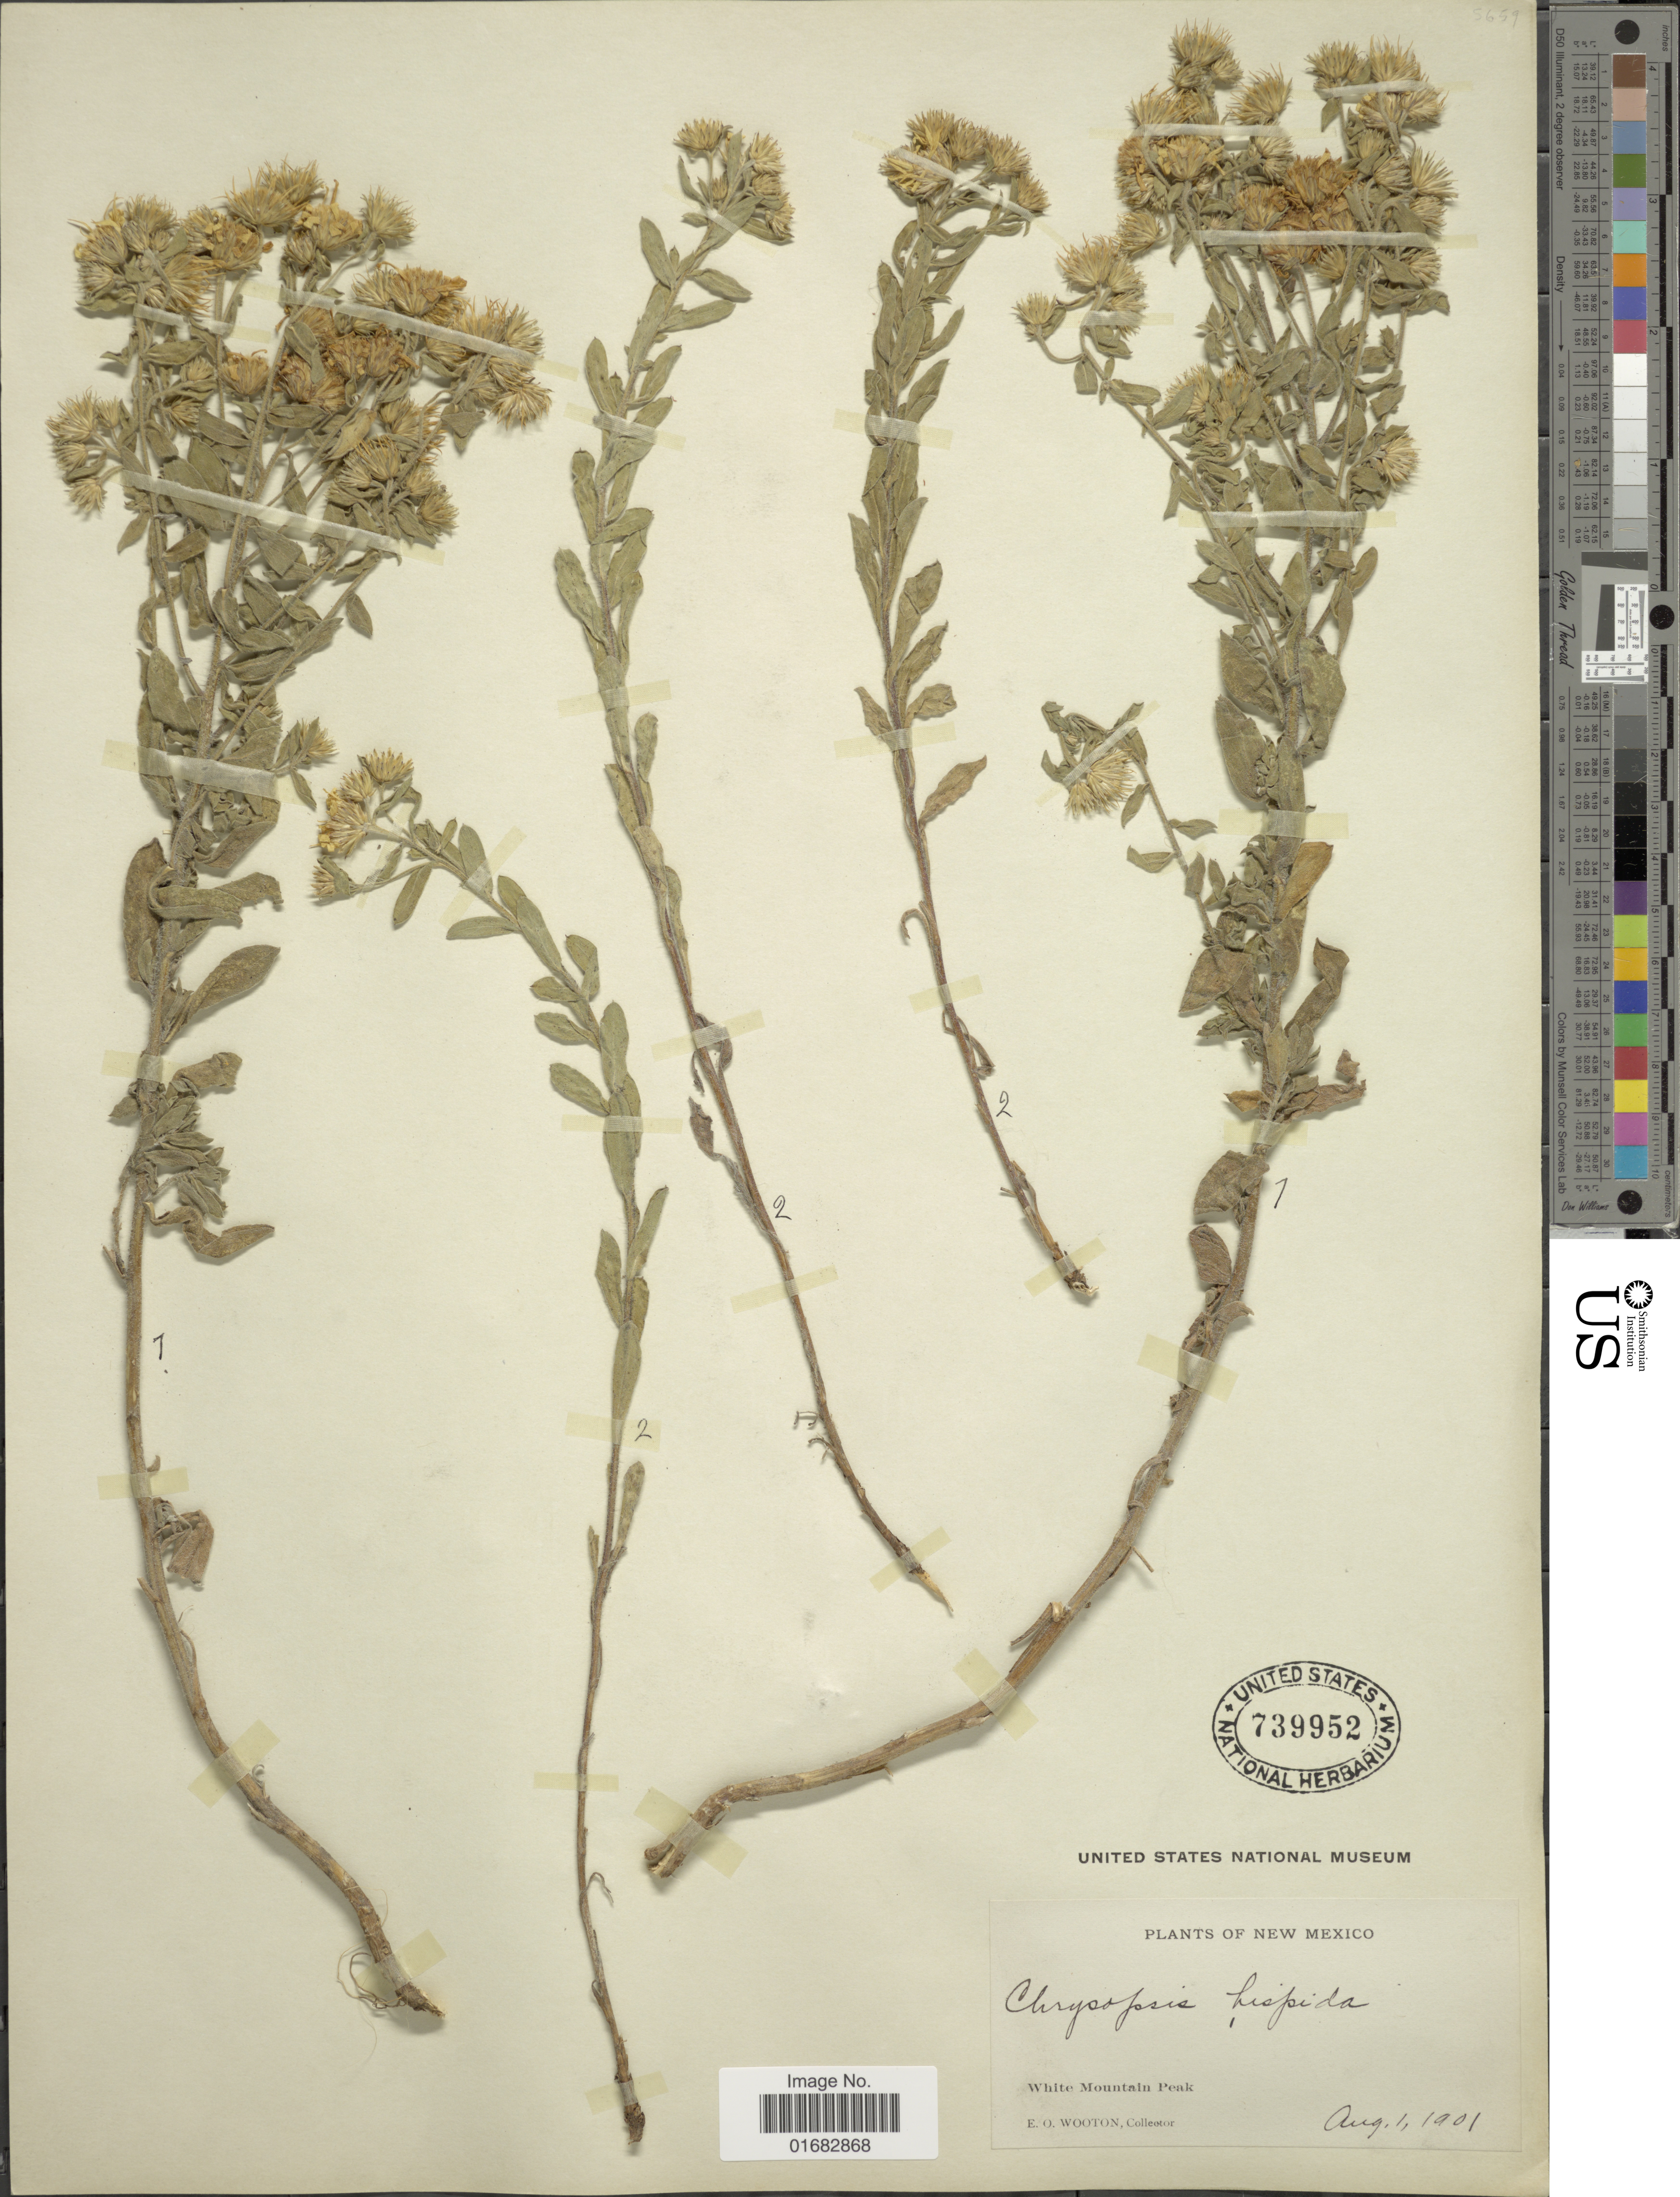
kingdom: Plantae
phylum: Tracheophyta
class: Magnoliopsida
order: Asterales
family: Asteraceae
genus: Heterotheca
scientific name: Heterotheca villosa var. hispida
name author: (Hook.) V.L. Harms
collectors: E. O. Wooton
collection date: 1901-08-01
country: United States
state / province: New Mexico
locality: White Mountain Peak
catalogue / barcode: US 739952